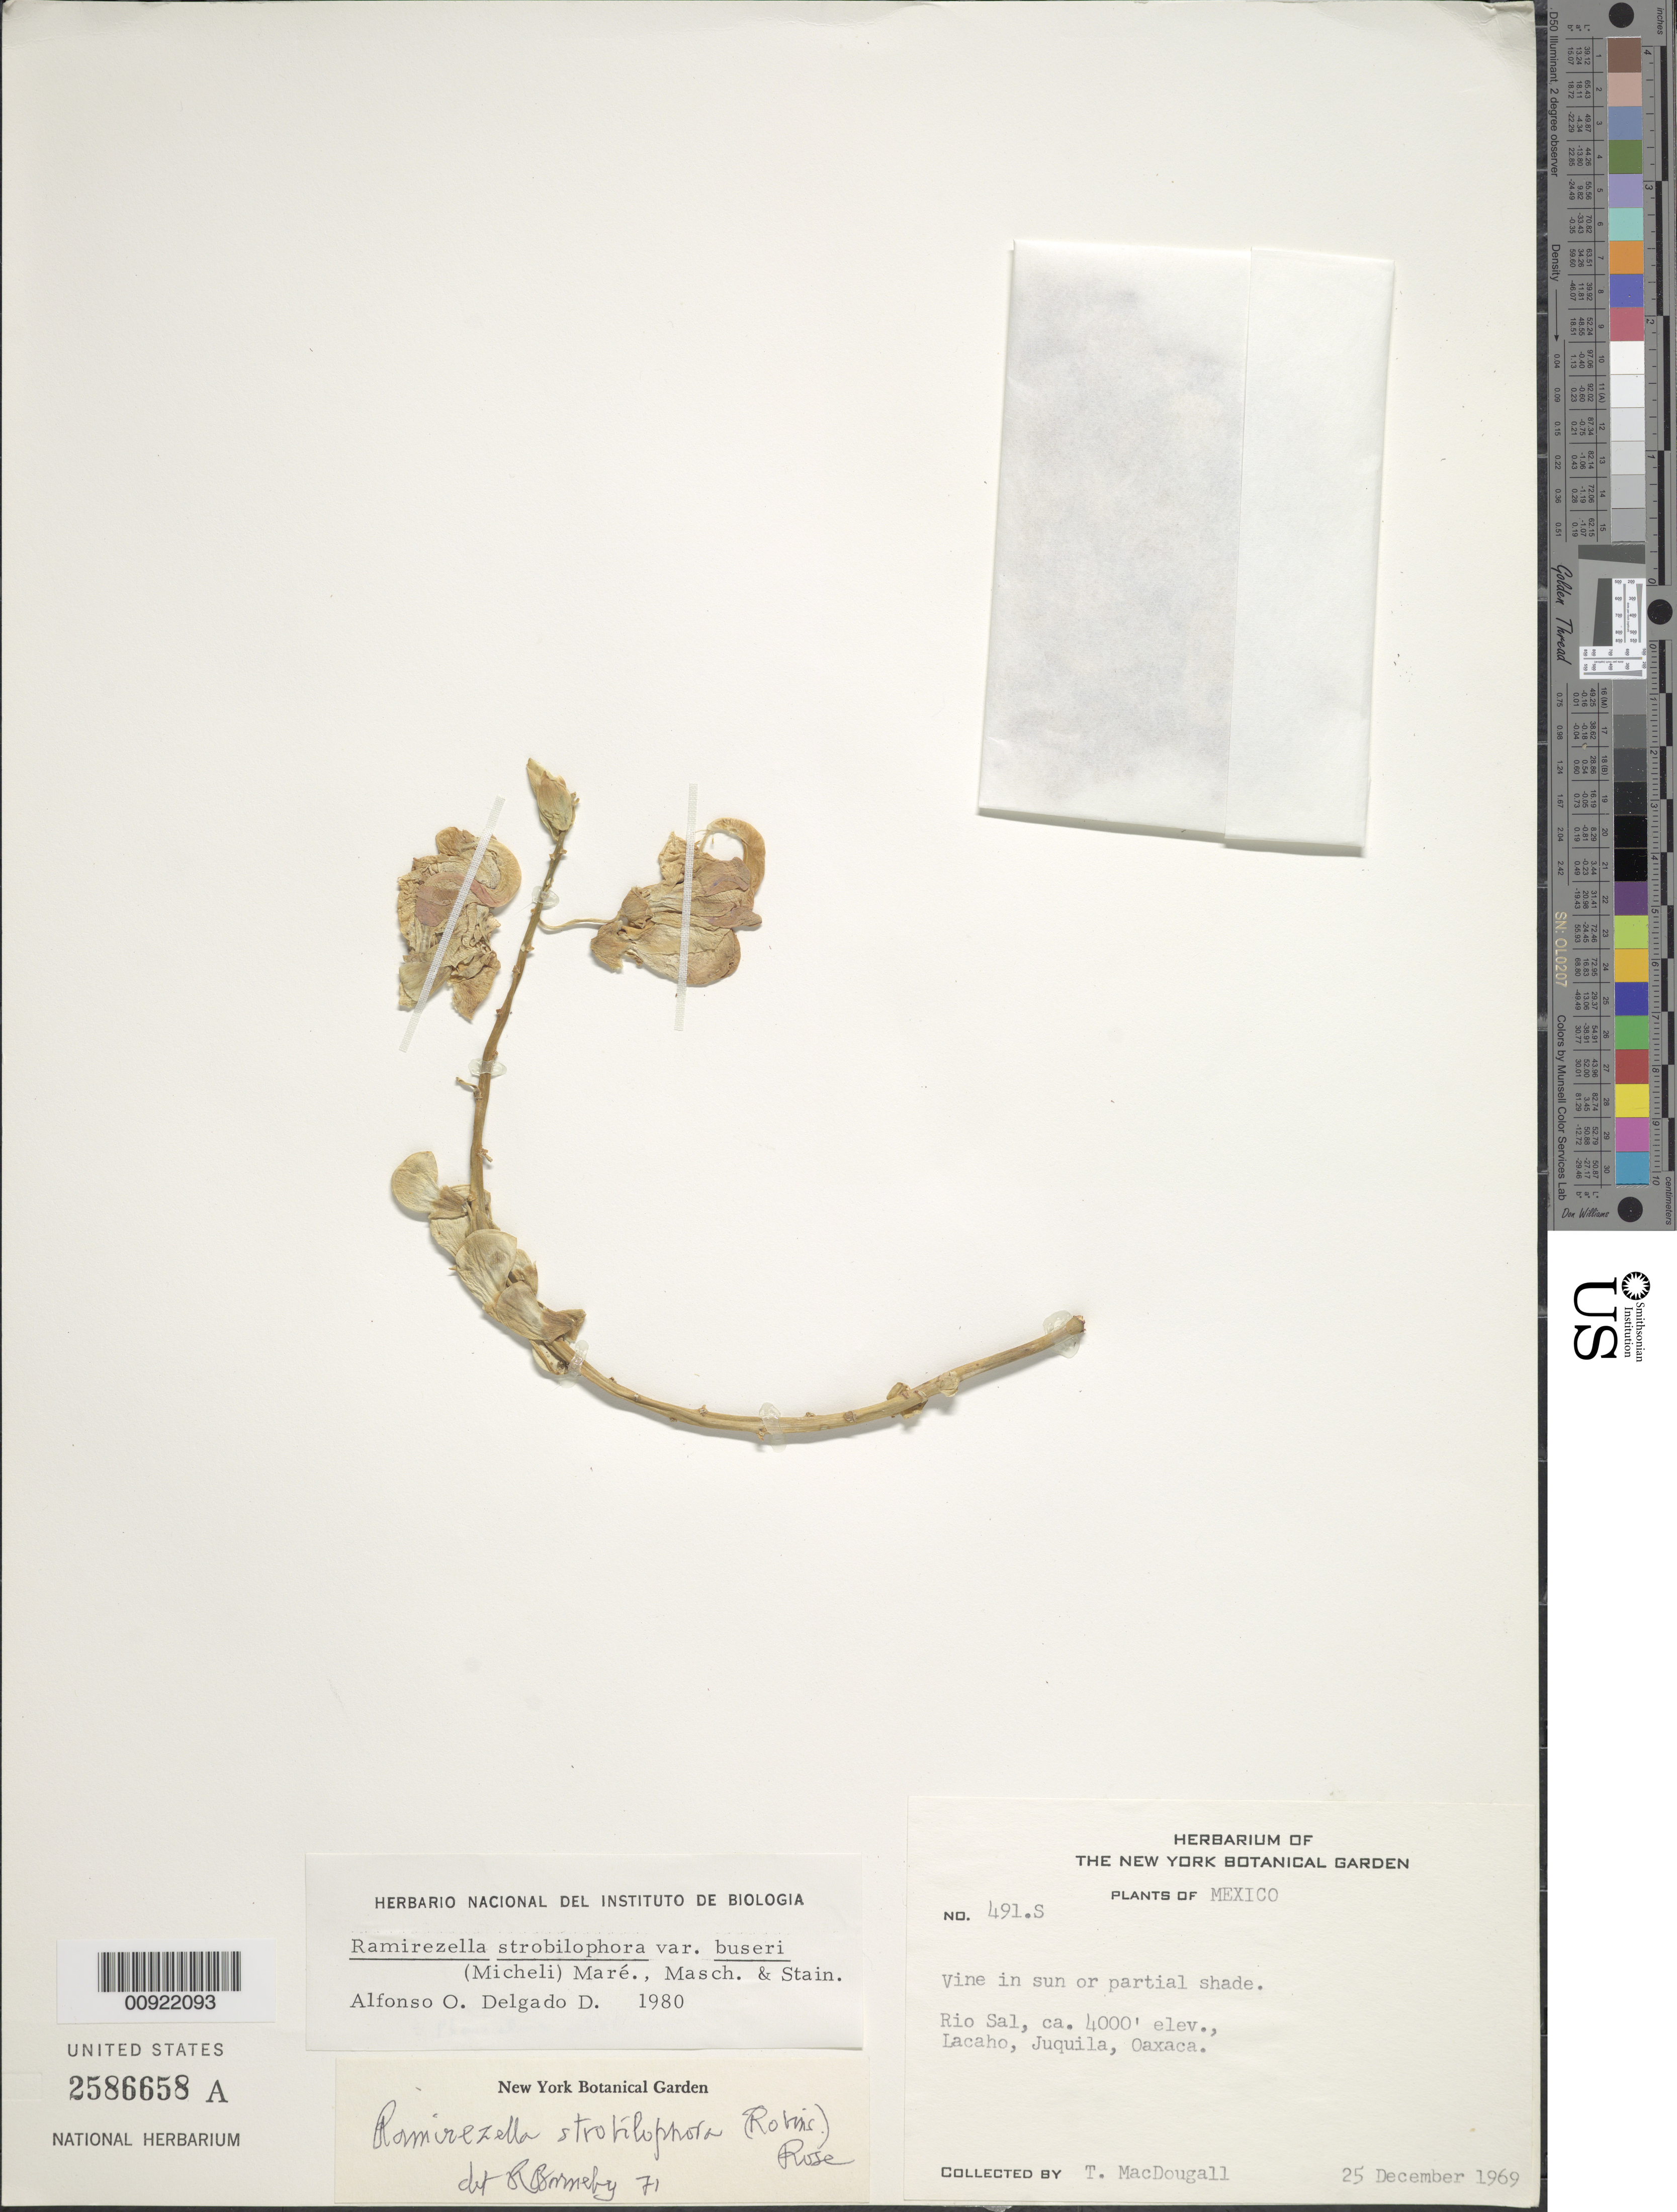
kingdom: Plantae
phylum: Tracheophyta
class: Magnoliopsida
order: Fabales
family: Fabaceae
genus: Ramirezella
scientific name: Ramirezella strobilophora var. buseri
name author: (B.L. Rob.) Rose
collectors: T. Macdougall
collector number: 491.S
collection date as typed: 25 Dec 1969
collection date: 1969-12-25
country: Mexico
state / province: Oaxaca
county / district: Juquila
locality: Río Sal, Lacaho, Juquila, Oaxaca.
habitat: Sun or partial shade.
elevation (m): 1219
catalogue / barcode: US 2586658A